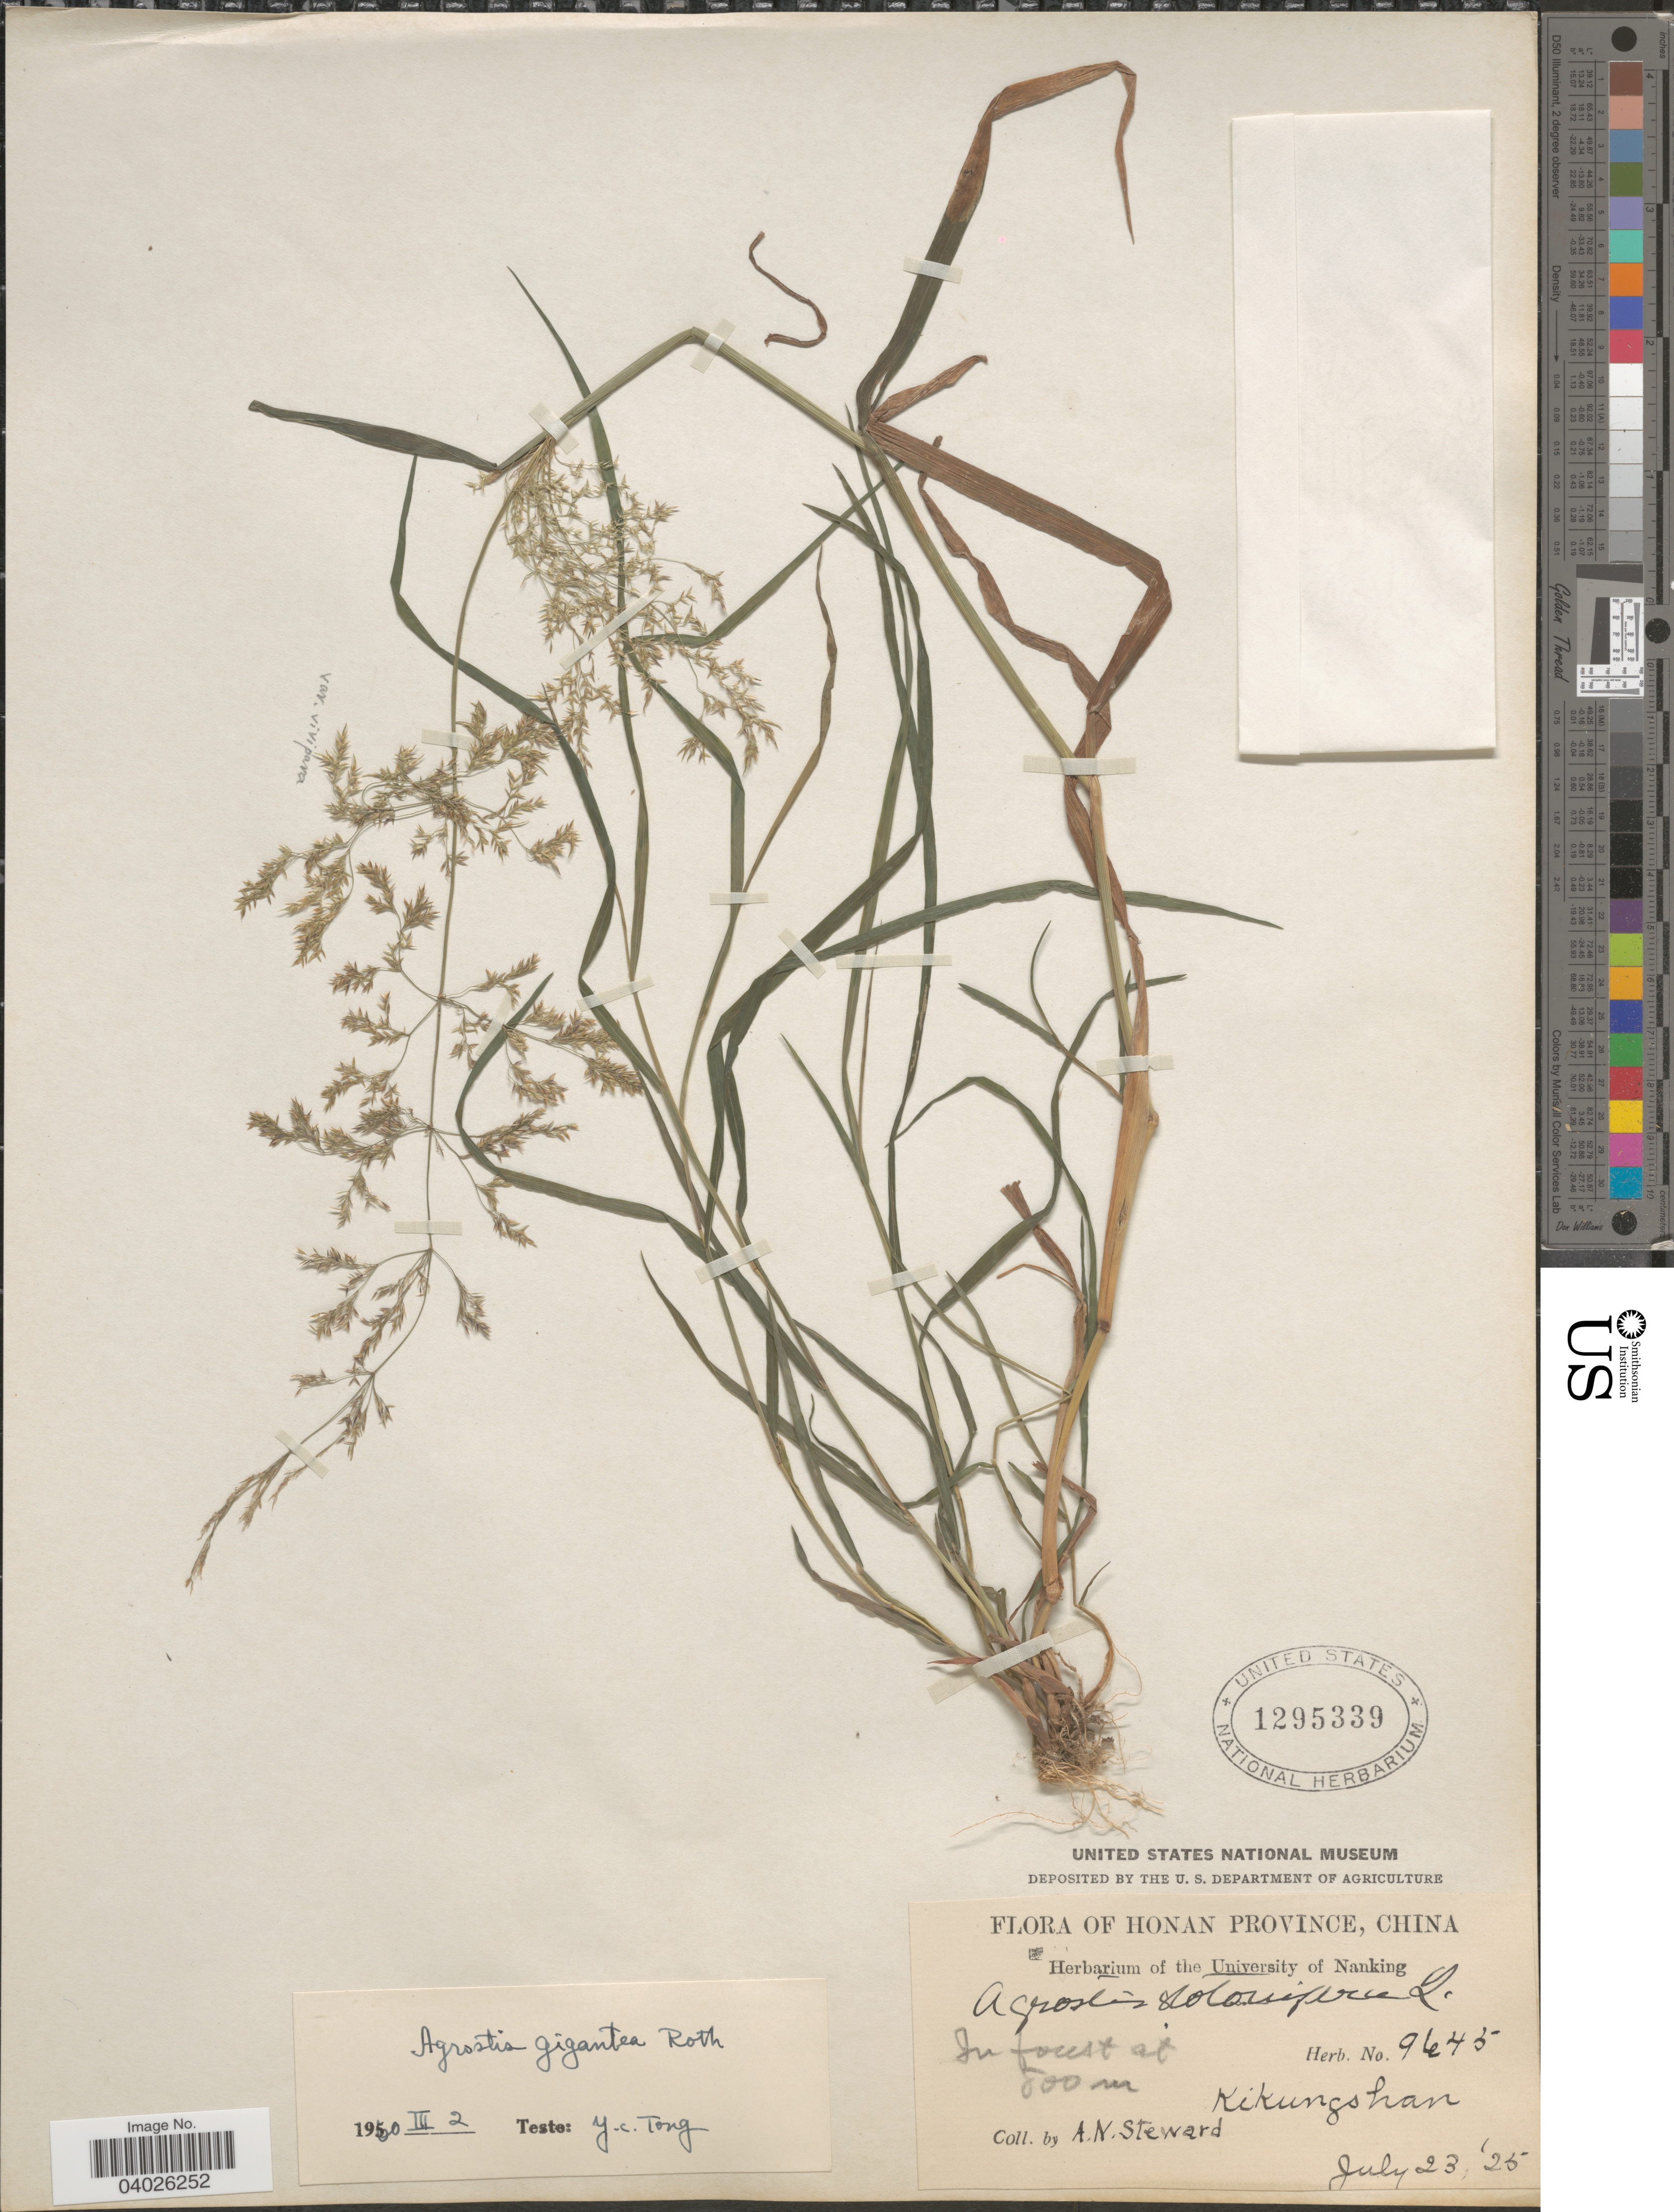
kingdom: Plantae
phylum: Tracheophyta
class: Liliopsida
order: Poales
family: Poaceae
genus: Agrostis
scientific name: Agrostis gigantea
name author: Roth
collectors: A. N. Steward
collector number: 9645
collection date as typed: Transcribed d/m/y: 23/7/25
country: China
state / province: Henan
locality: Honan Province. Kikungshan.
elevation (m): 800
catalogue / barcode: US 1295339